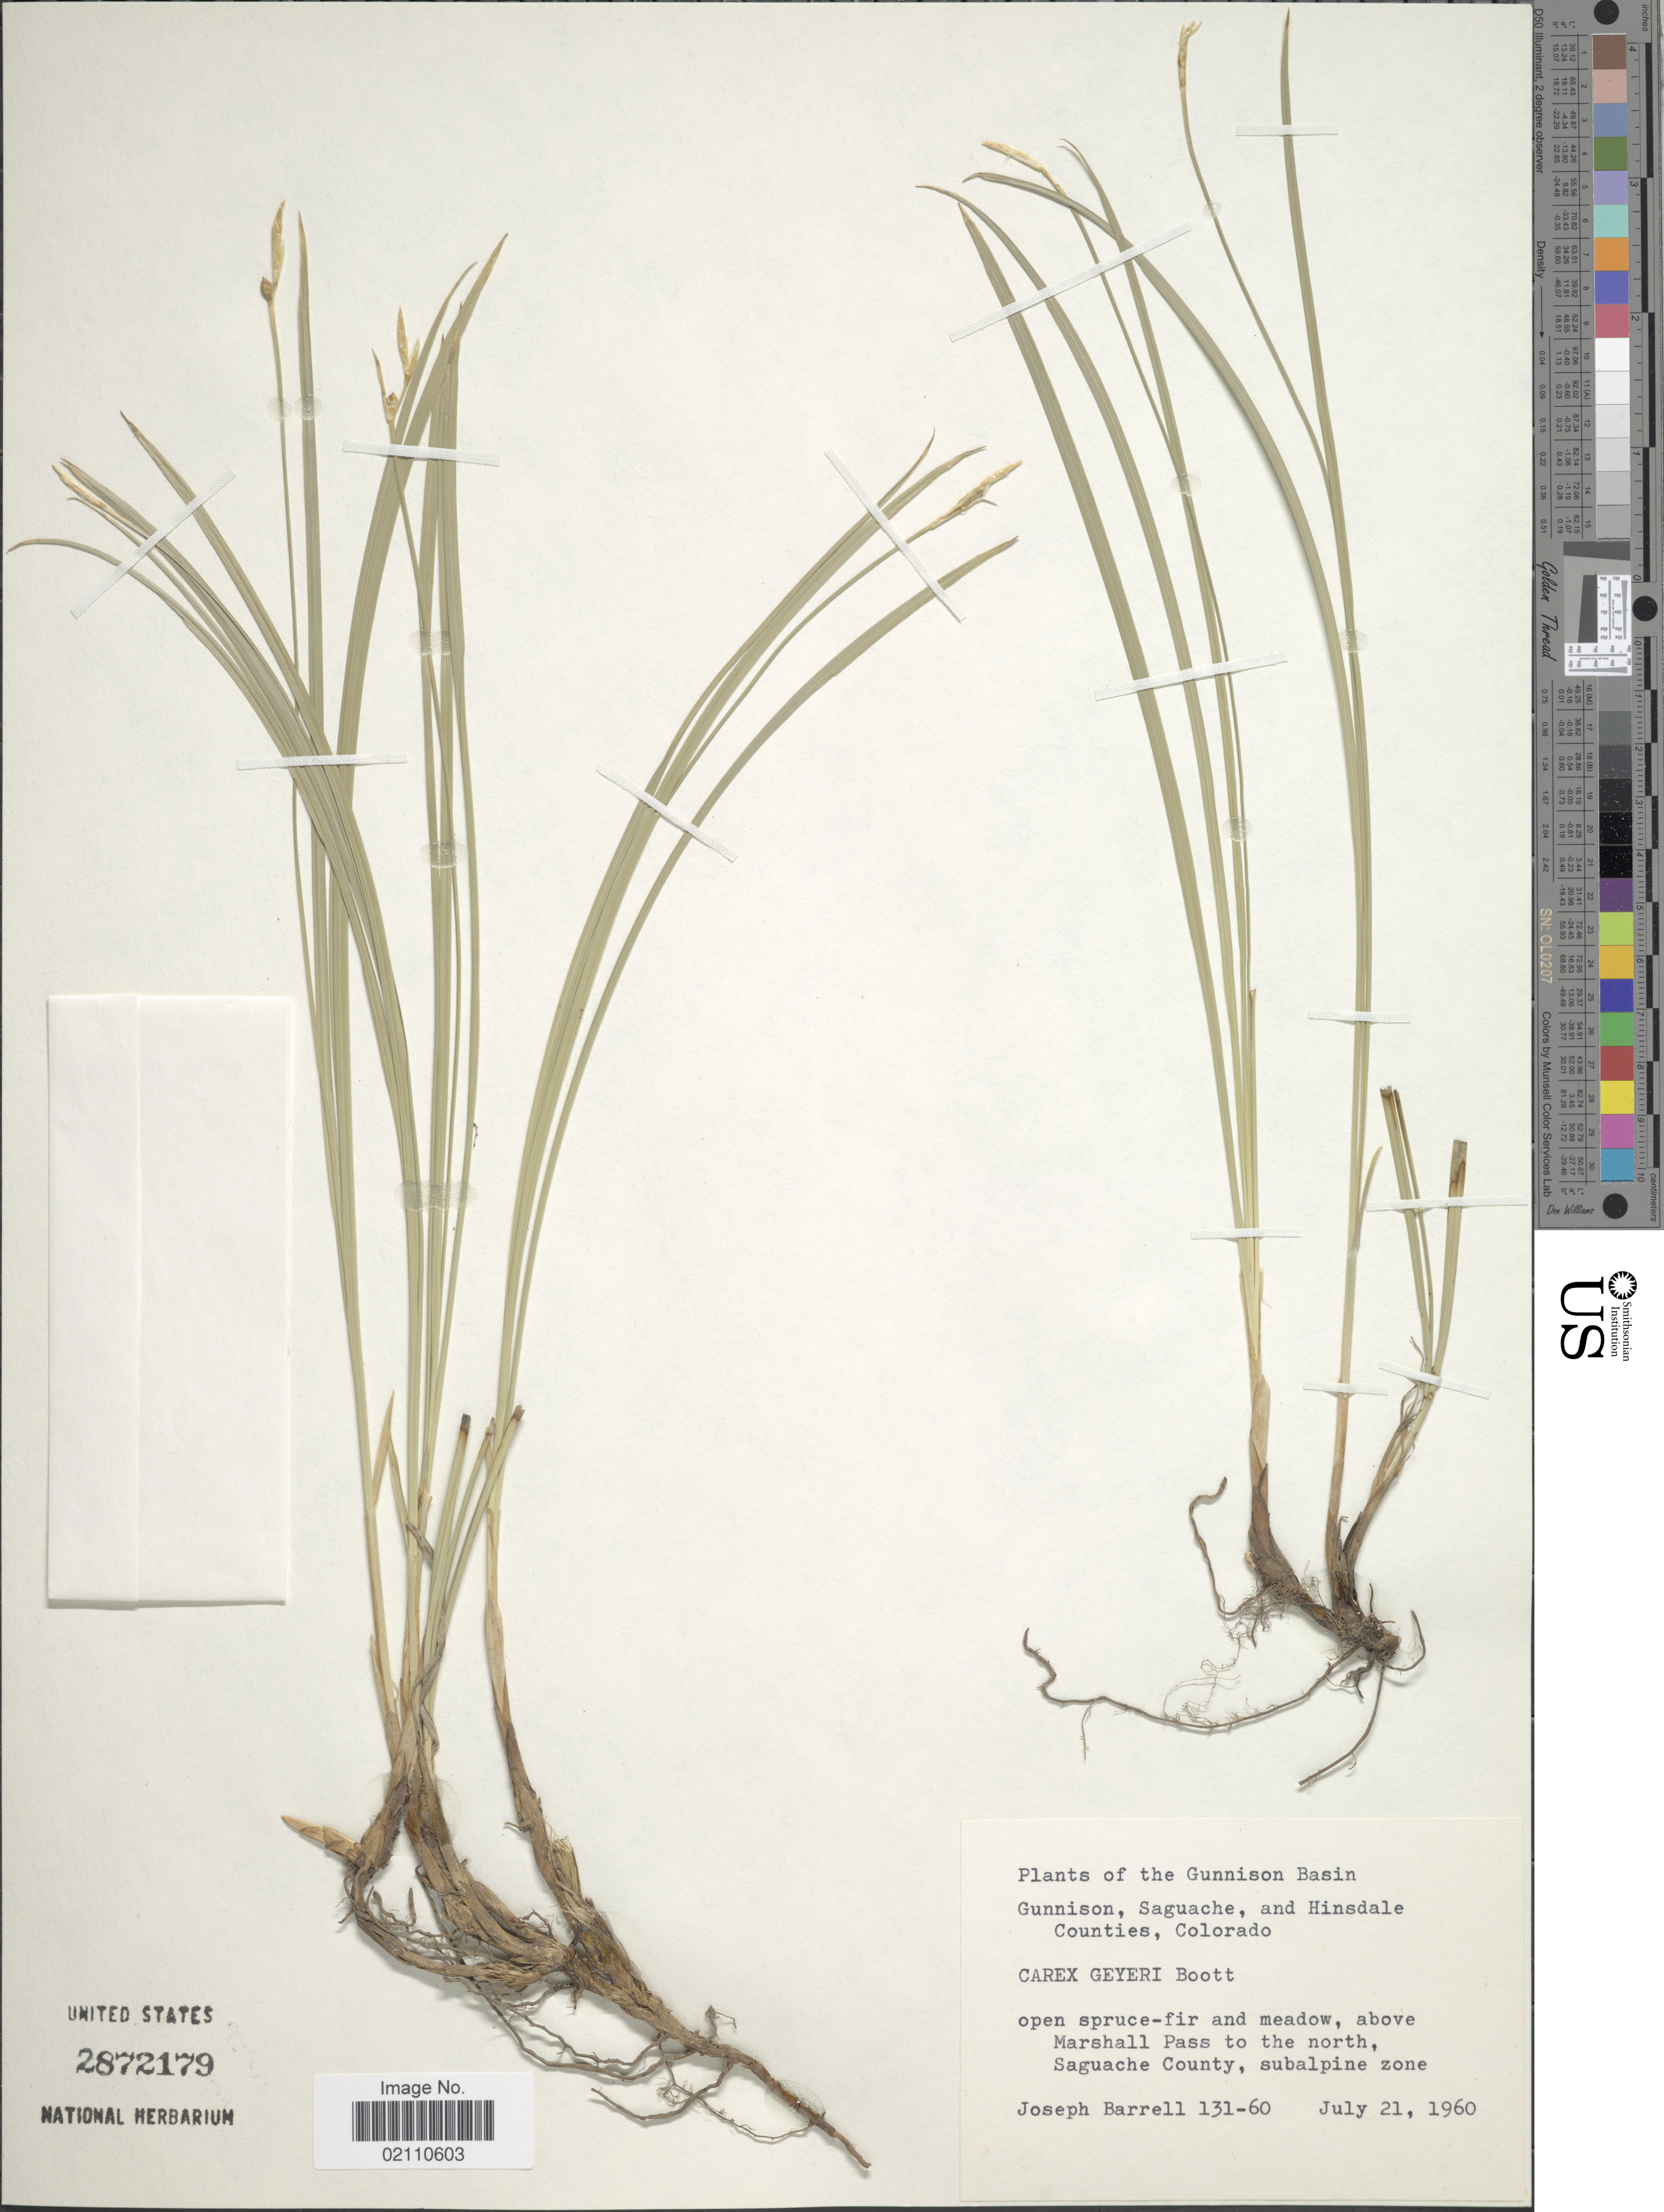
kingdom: Plantae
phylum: Tracheophyta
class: Liliopsida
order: Poales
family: Cyperaceae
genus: Carex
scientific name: Carex geyeri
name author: Boott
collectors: J. Barrell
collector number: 131-60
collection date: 1960-07-21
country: United States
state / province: Colorado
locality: Gunnison Basin, Gunnison, Saguache, and Hinsdale Counties, above Marshall Pass to north, Saguache County, subalpine zone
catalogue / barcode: US 2872179